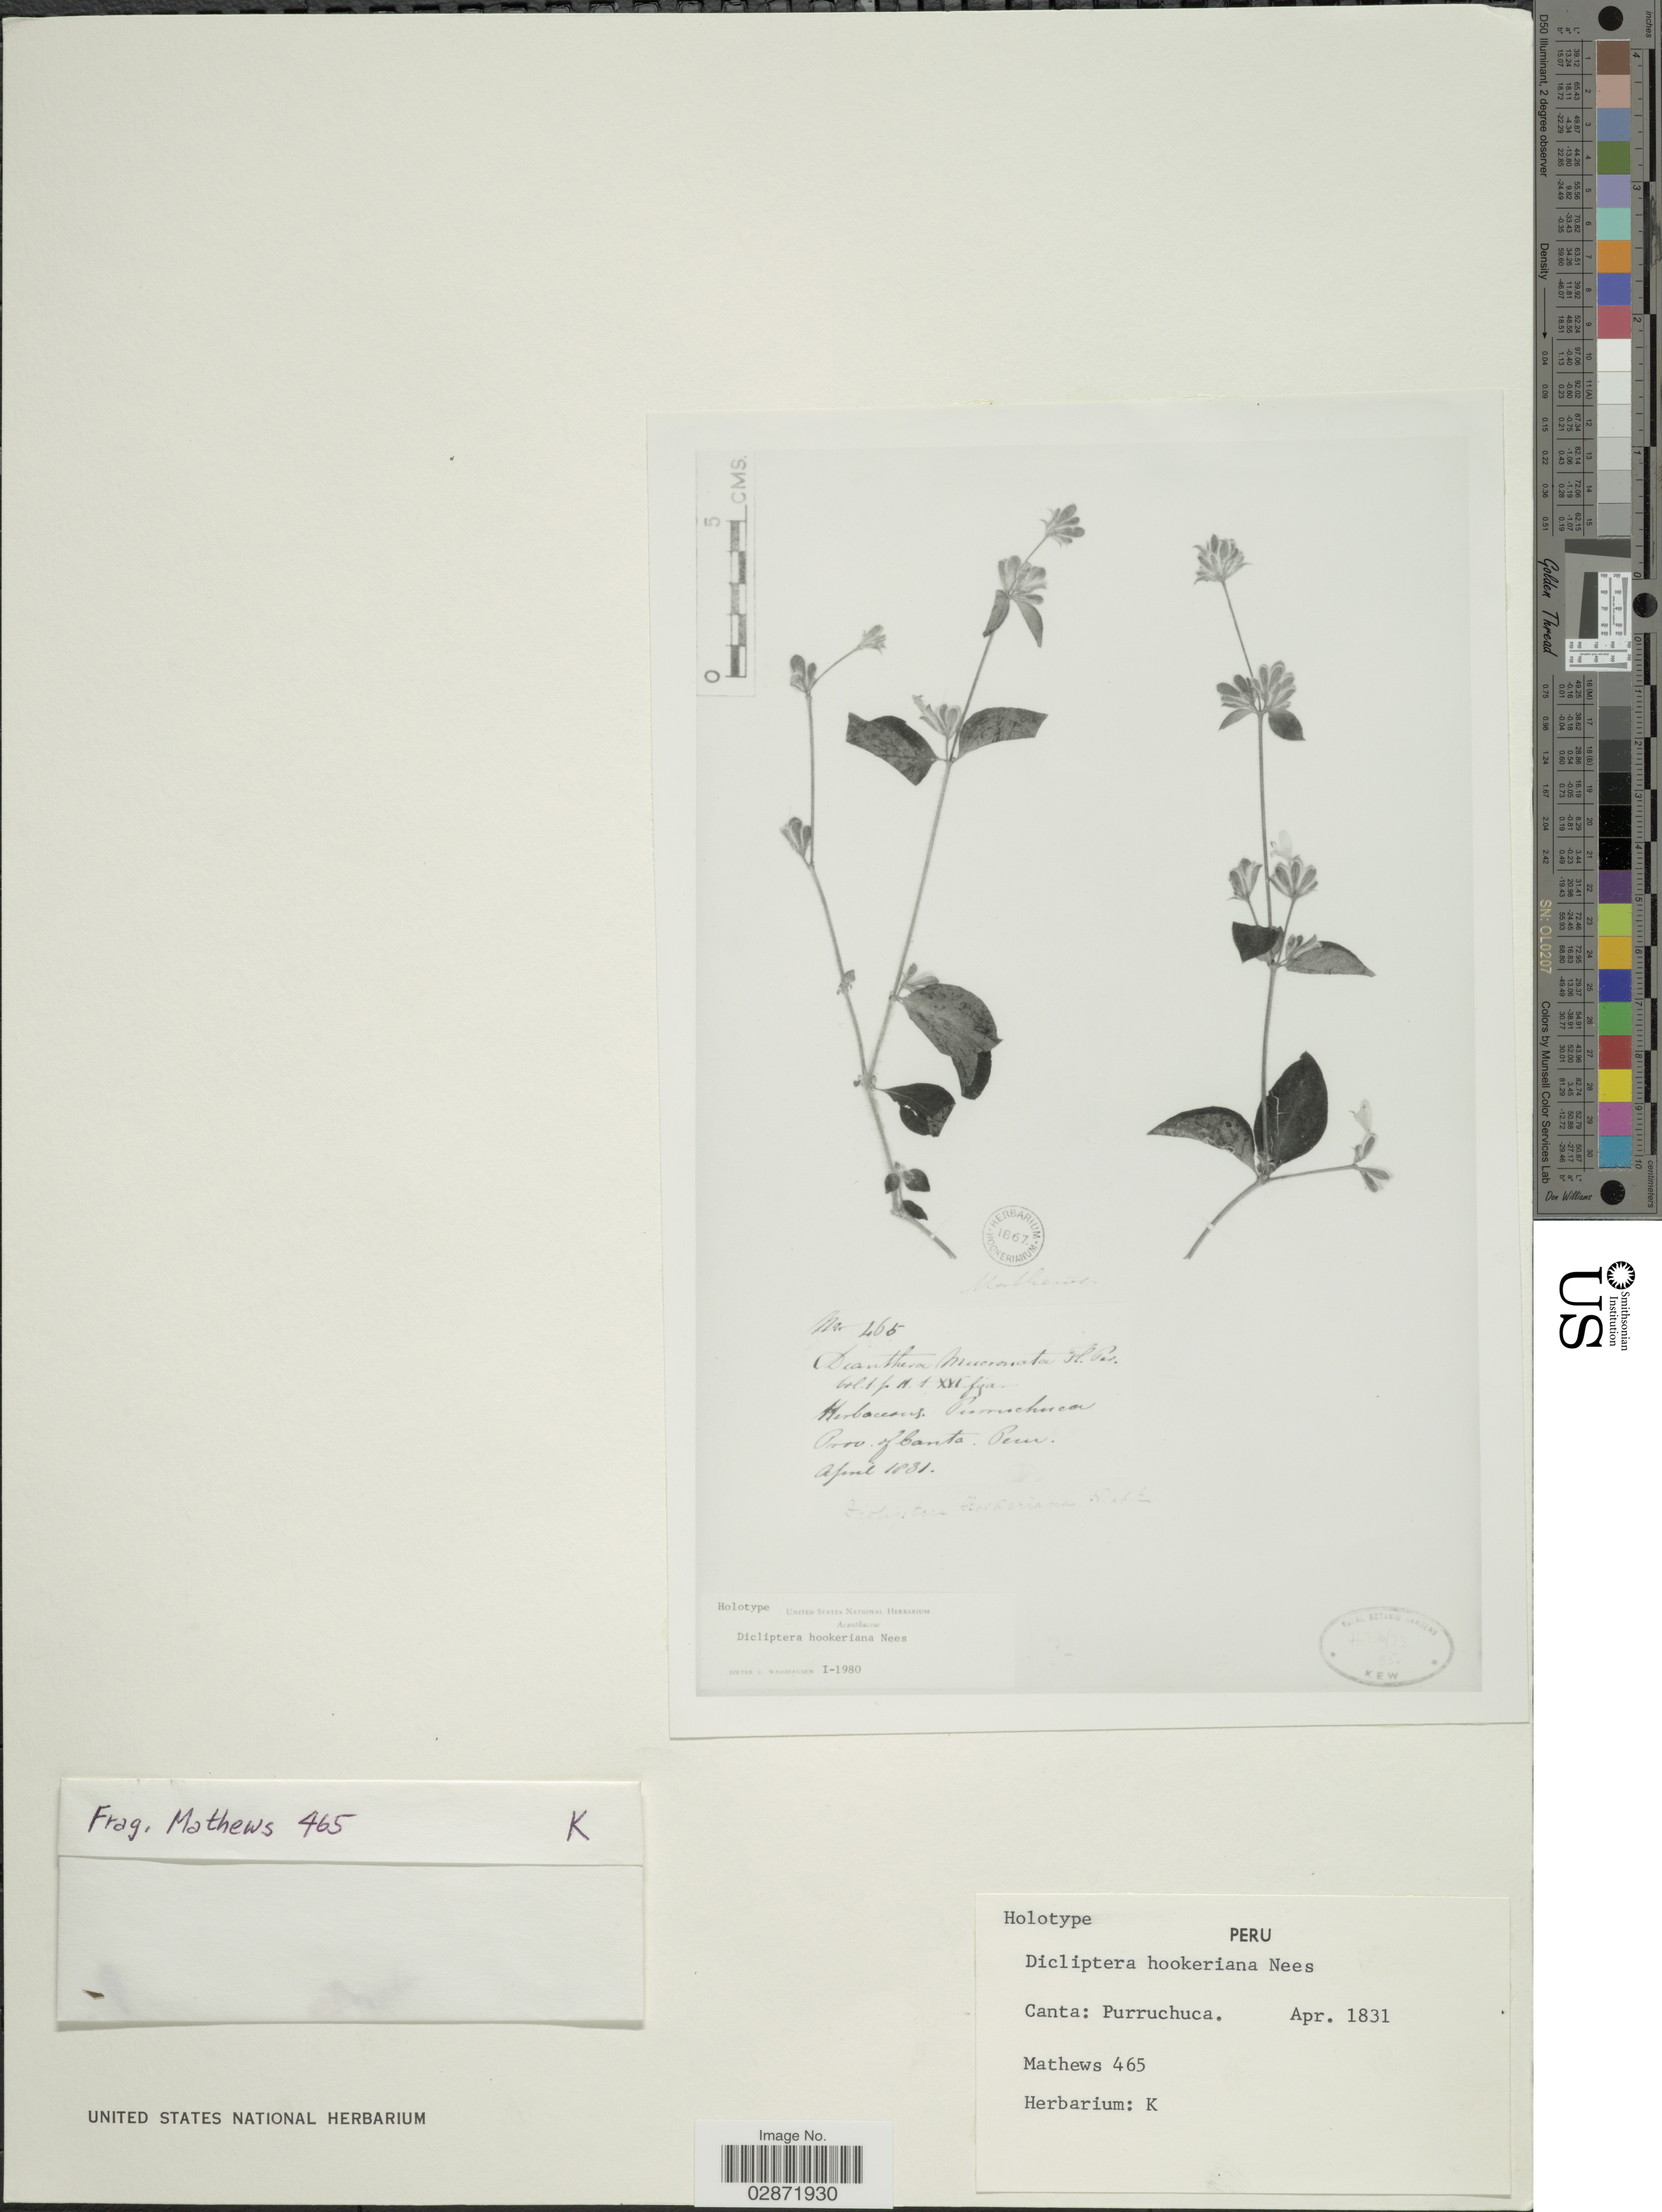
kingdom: Plantae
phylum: Tracheophyta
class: Magnoliopsida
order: Lamiales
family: Acanthaceae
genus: Dicliptera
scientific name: Dicliptera hookeriana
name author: Nees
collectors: -- Mathews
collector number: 465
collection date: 1831-04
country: Peru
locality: Canta: Purruchuca.